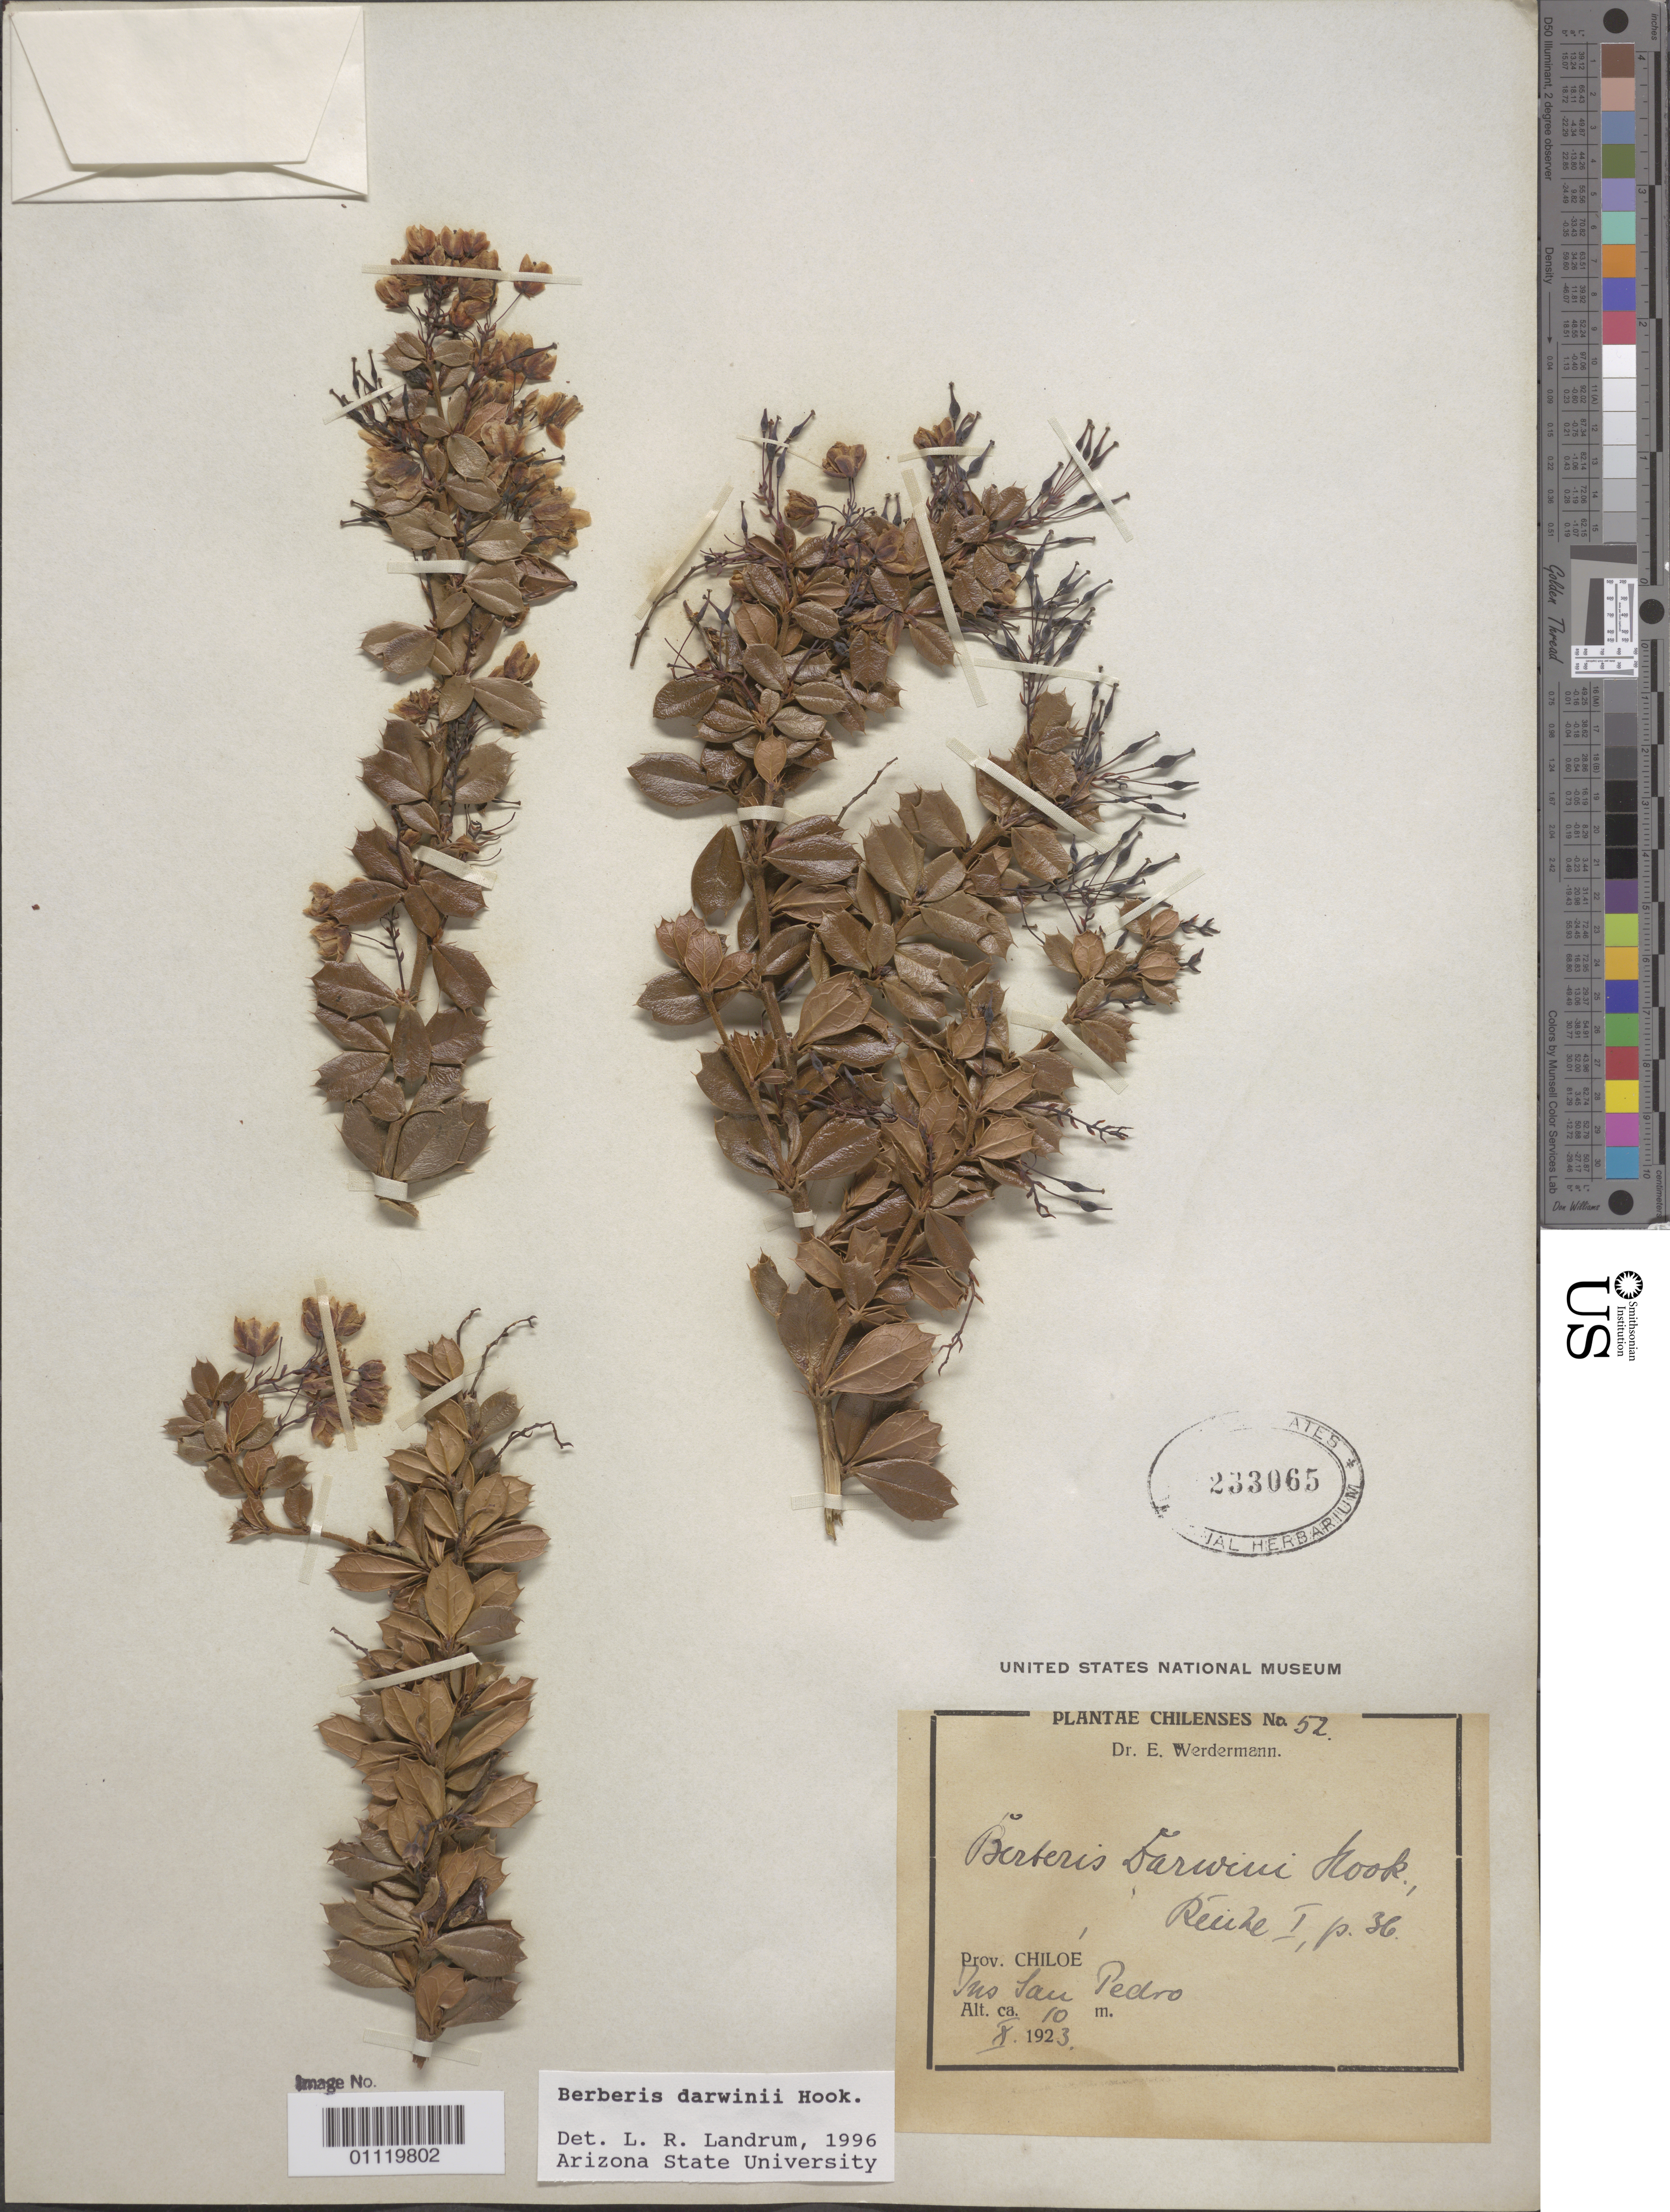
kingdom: Plantae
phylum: Tracheophyta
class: Magnoliopsida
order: Ranunculales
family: Berberidaceae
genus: Berberis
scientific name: Berberis darwinii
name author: Hook.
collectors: E. Wedermann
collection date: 1923-10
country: Chile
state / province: Los Lagos (X)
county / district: Chiloé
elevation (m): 10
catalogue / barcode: US 233065